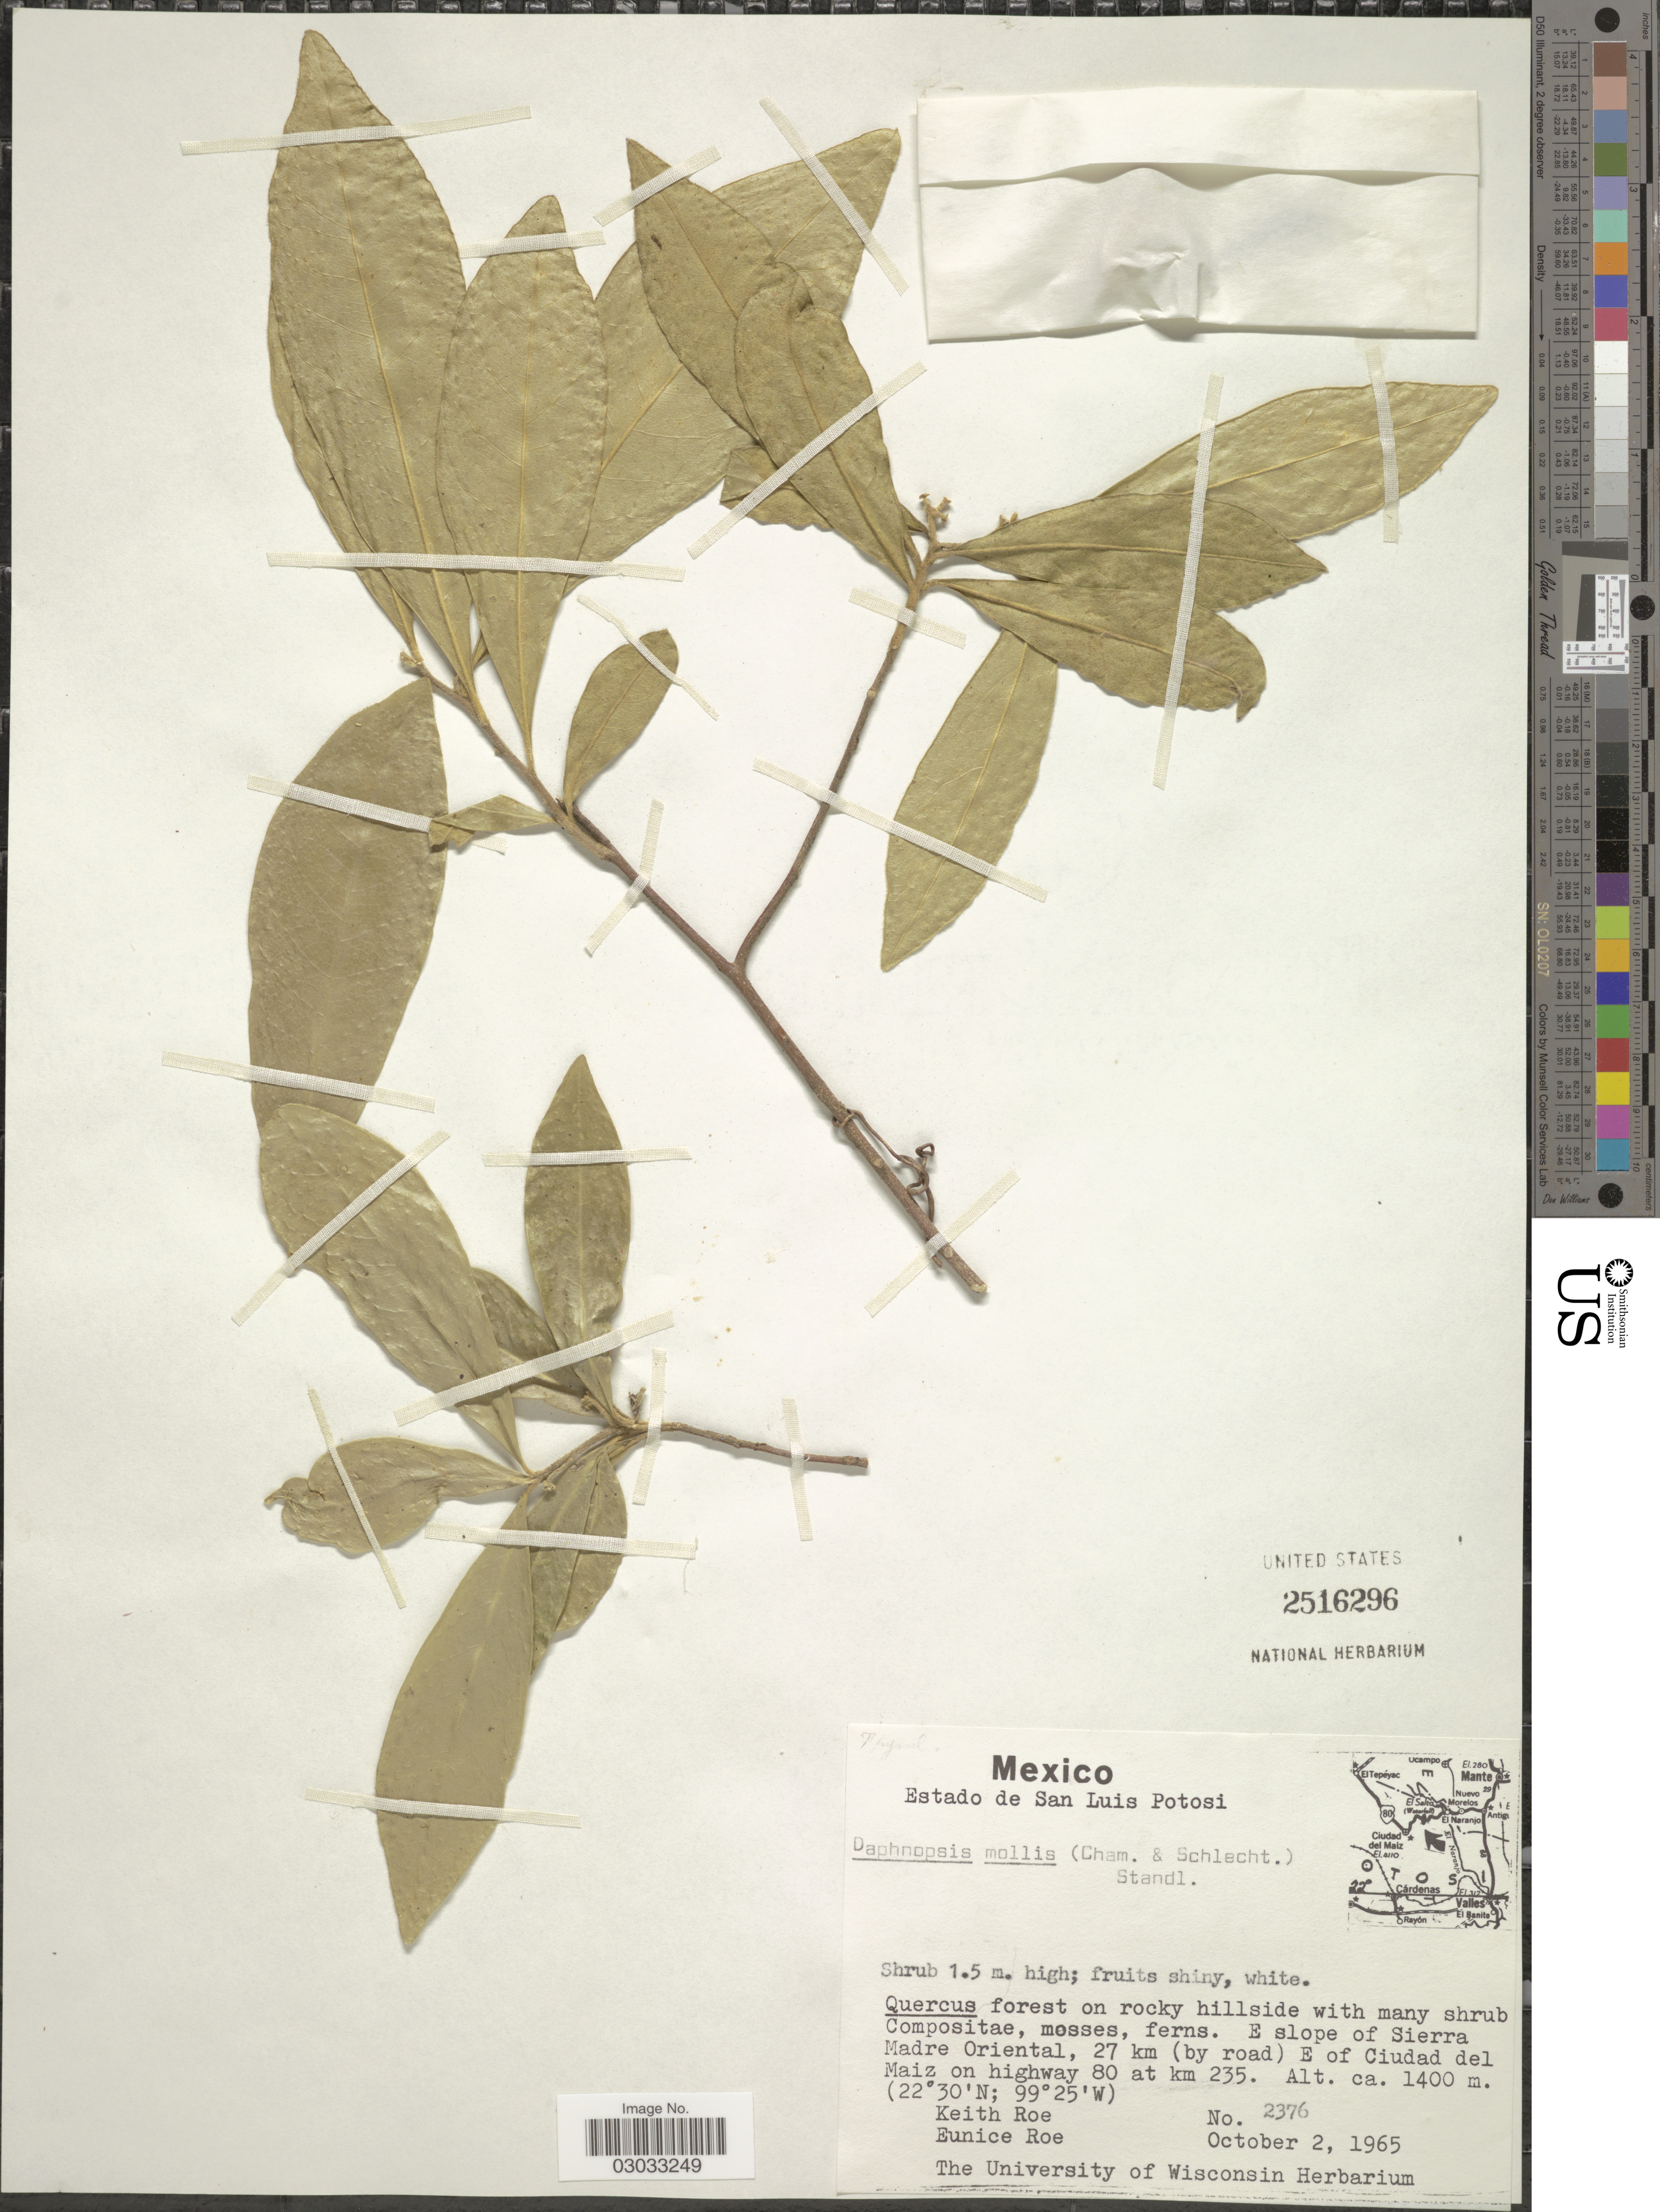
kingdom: Plantae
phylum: Tracheophyta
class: Magnoliopsida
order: Malvales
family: Thymelaeaceae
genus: Daphnopsis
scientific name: Daphnopsis mollis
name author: (Schltdl. & Cham.) Standl.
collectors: K. Roe & E. Roe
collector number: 2376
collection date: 1965-10-02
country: Mexico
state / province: San Luis Potosí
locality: E slope of Sierra Madre Oriental, 27 km (by road) E of Ciudad del Maiz on highway 80 at km 235.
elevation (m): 1400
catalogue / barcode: US 2516296